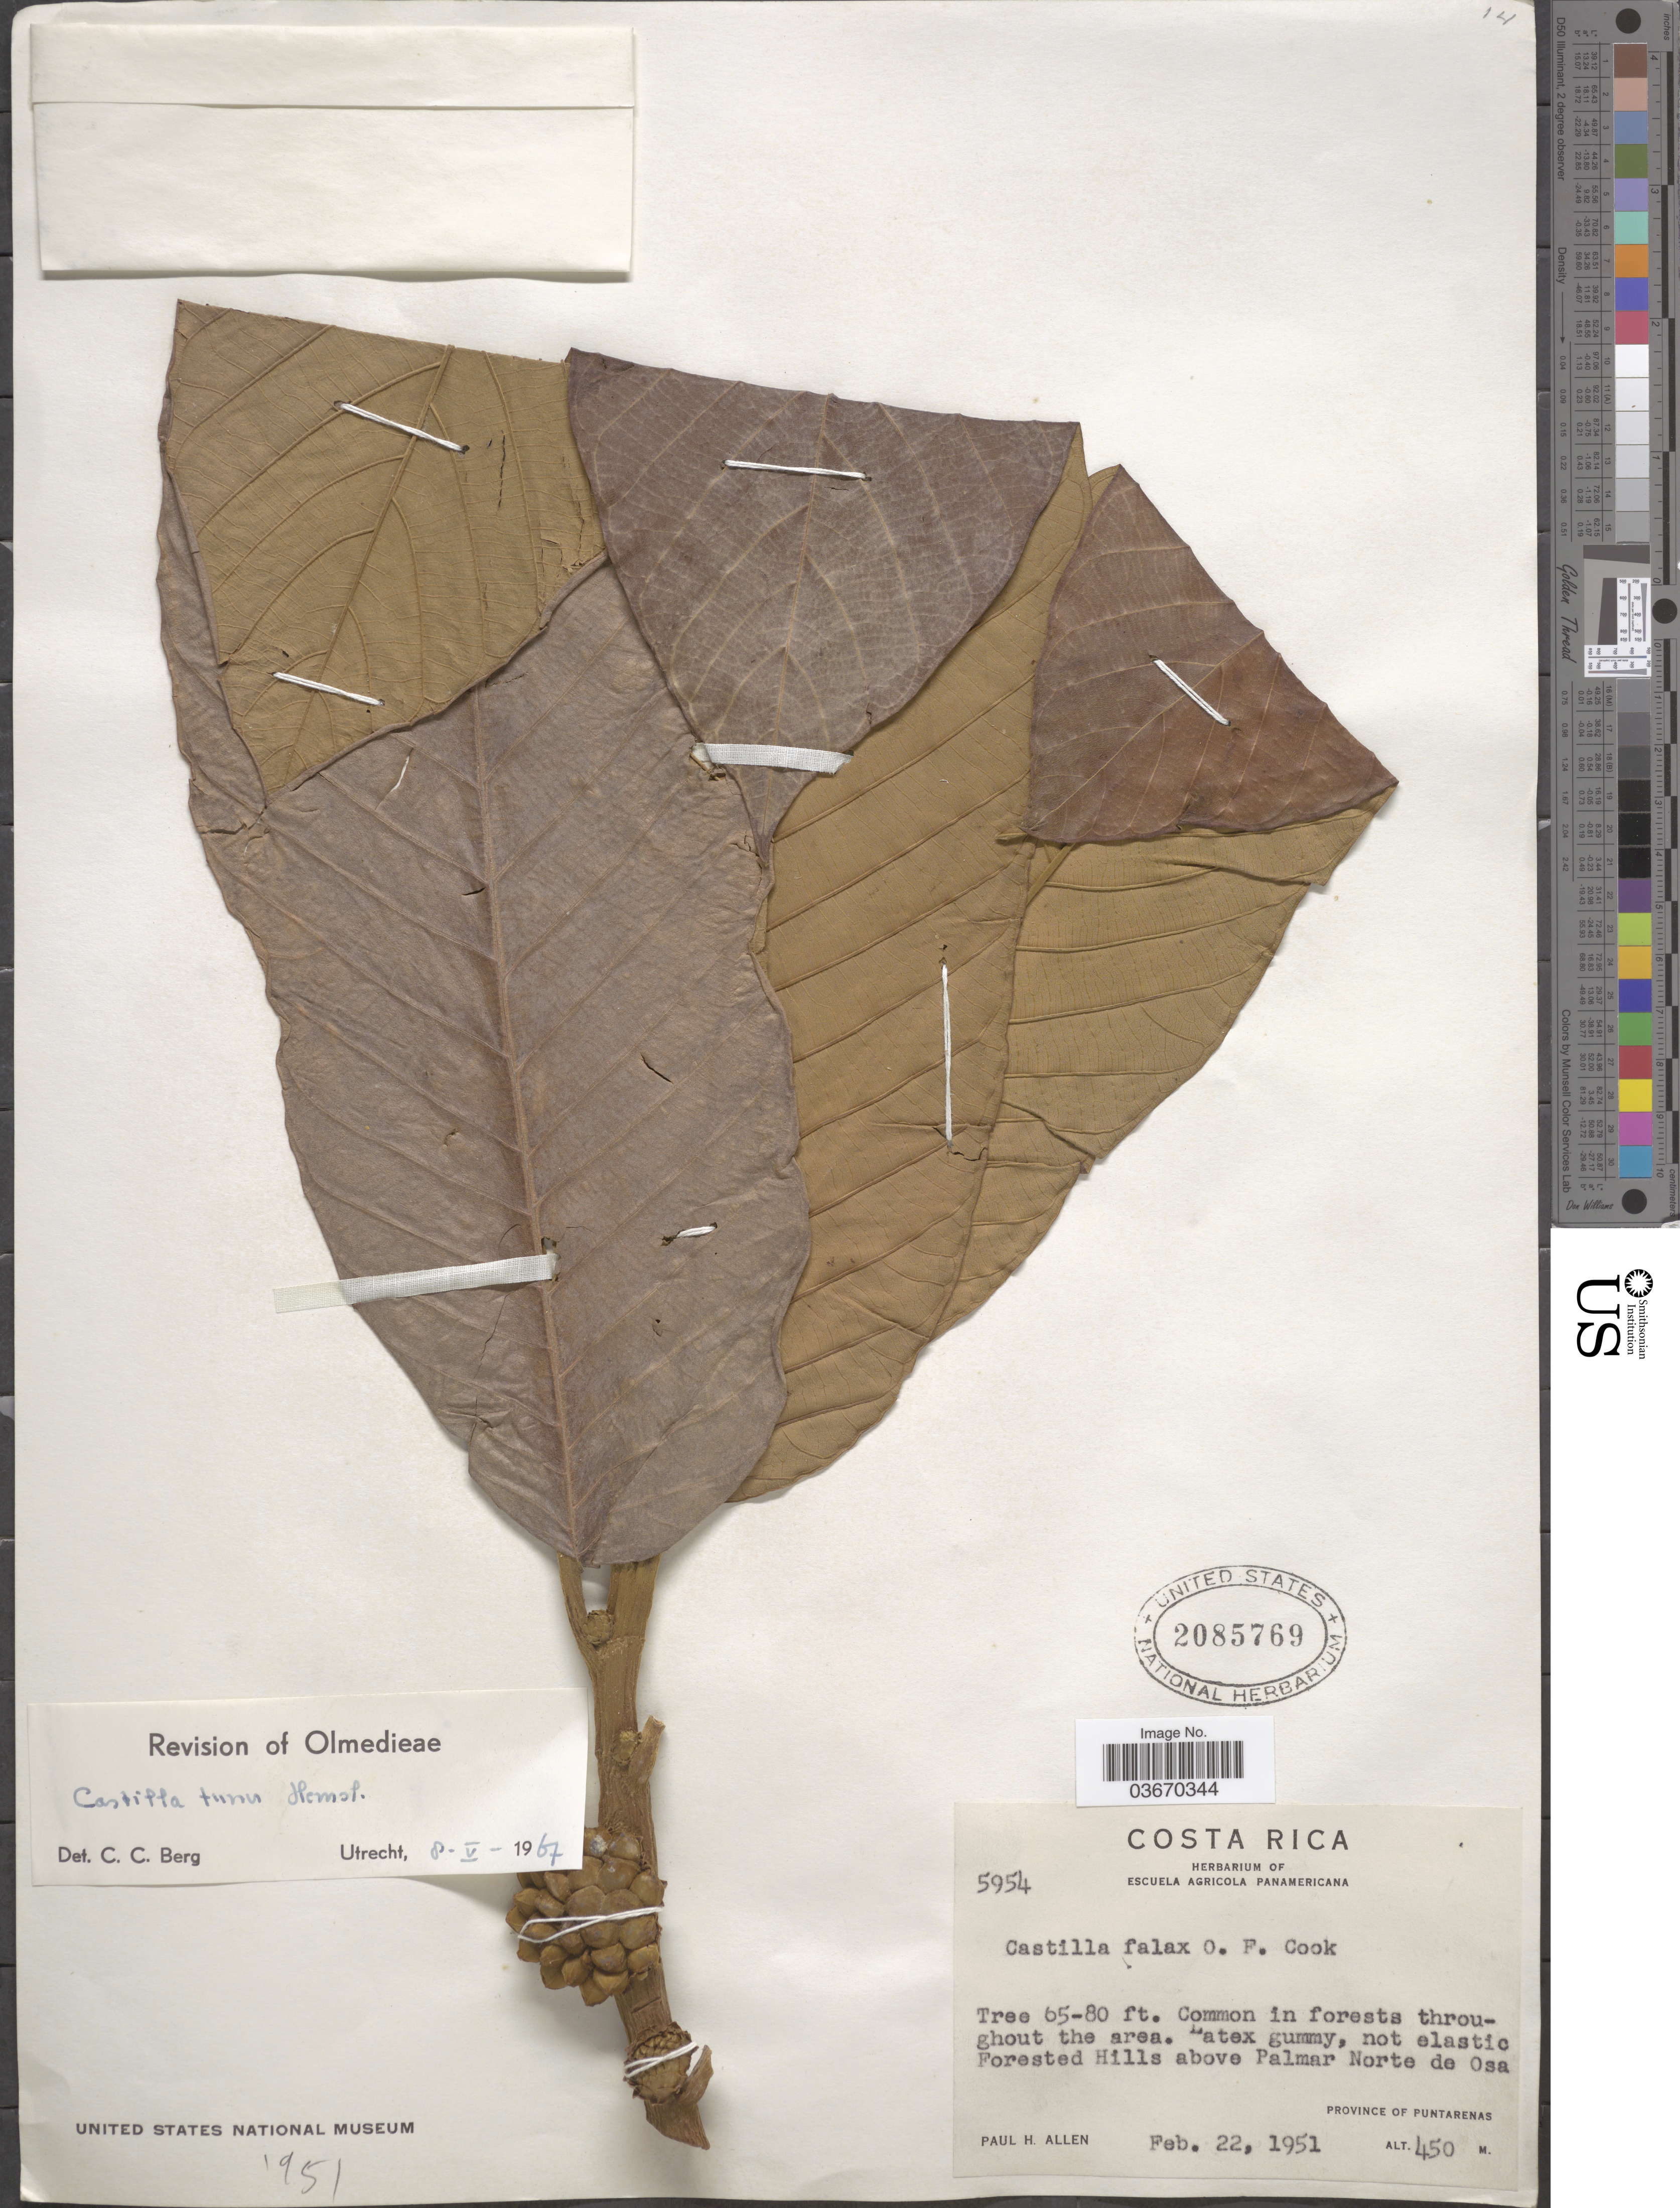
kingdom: Plantae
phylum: Tracheophyta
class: Magnoliopsida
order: Rosales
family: Moraceae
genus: Castilla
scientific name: Castilla tunu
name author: Hemsl.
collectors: P. H. Allen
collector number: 5954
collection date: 1951-02-22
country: Costa Rica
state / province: Puntarenas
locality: Forested Hills above Palmar Norte de Osa. Province of Puntarenas.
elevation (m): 450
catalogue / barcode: US 2085769